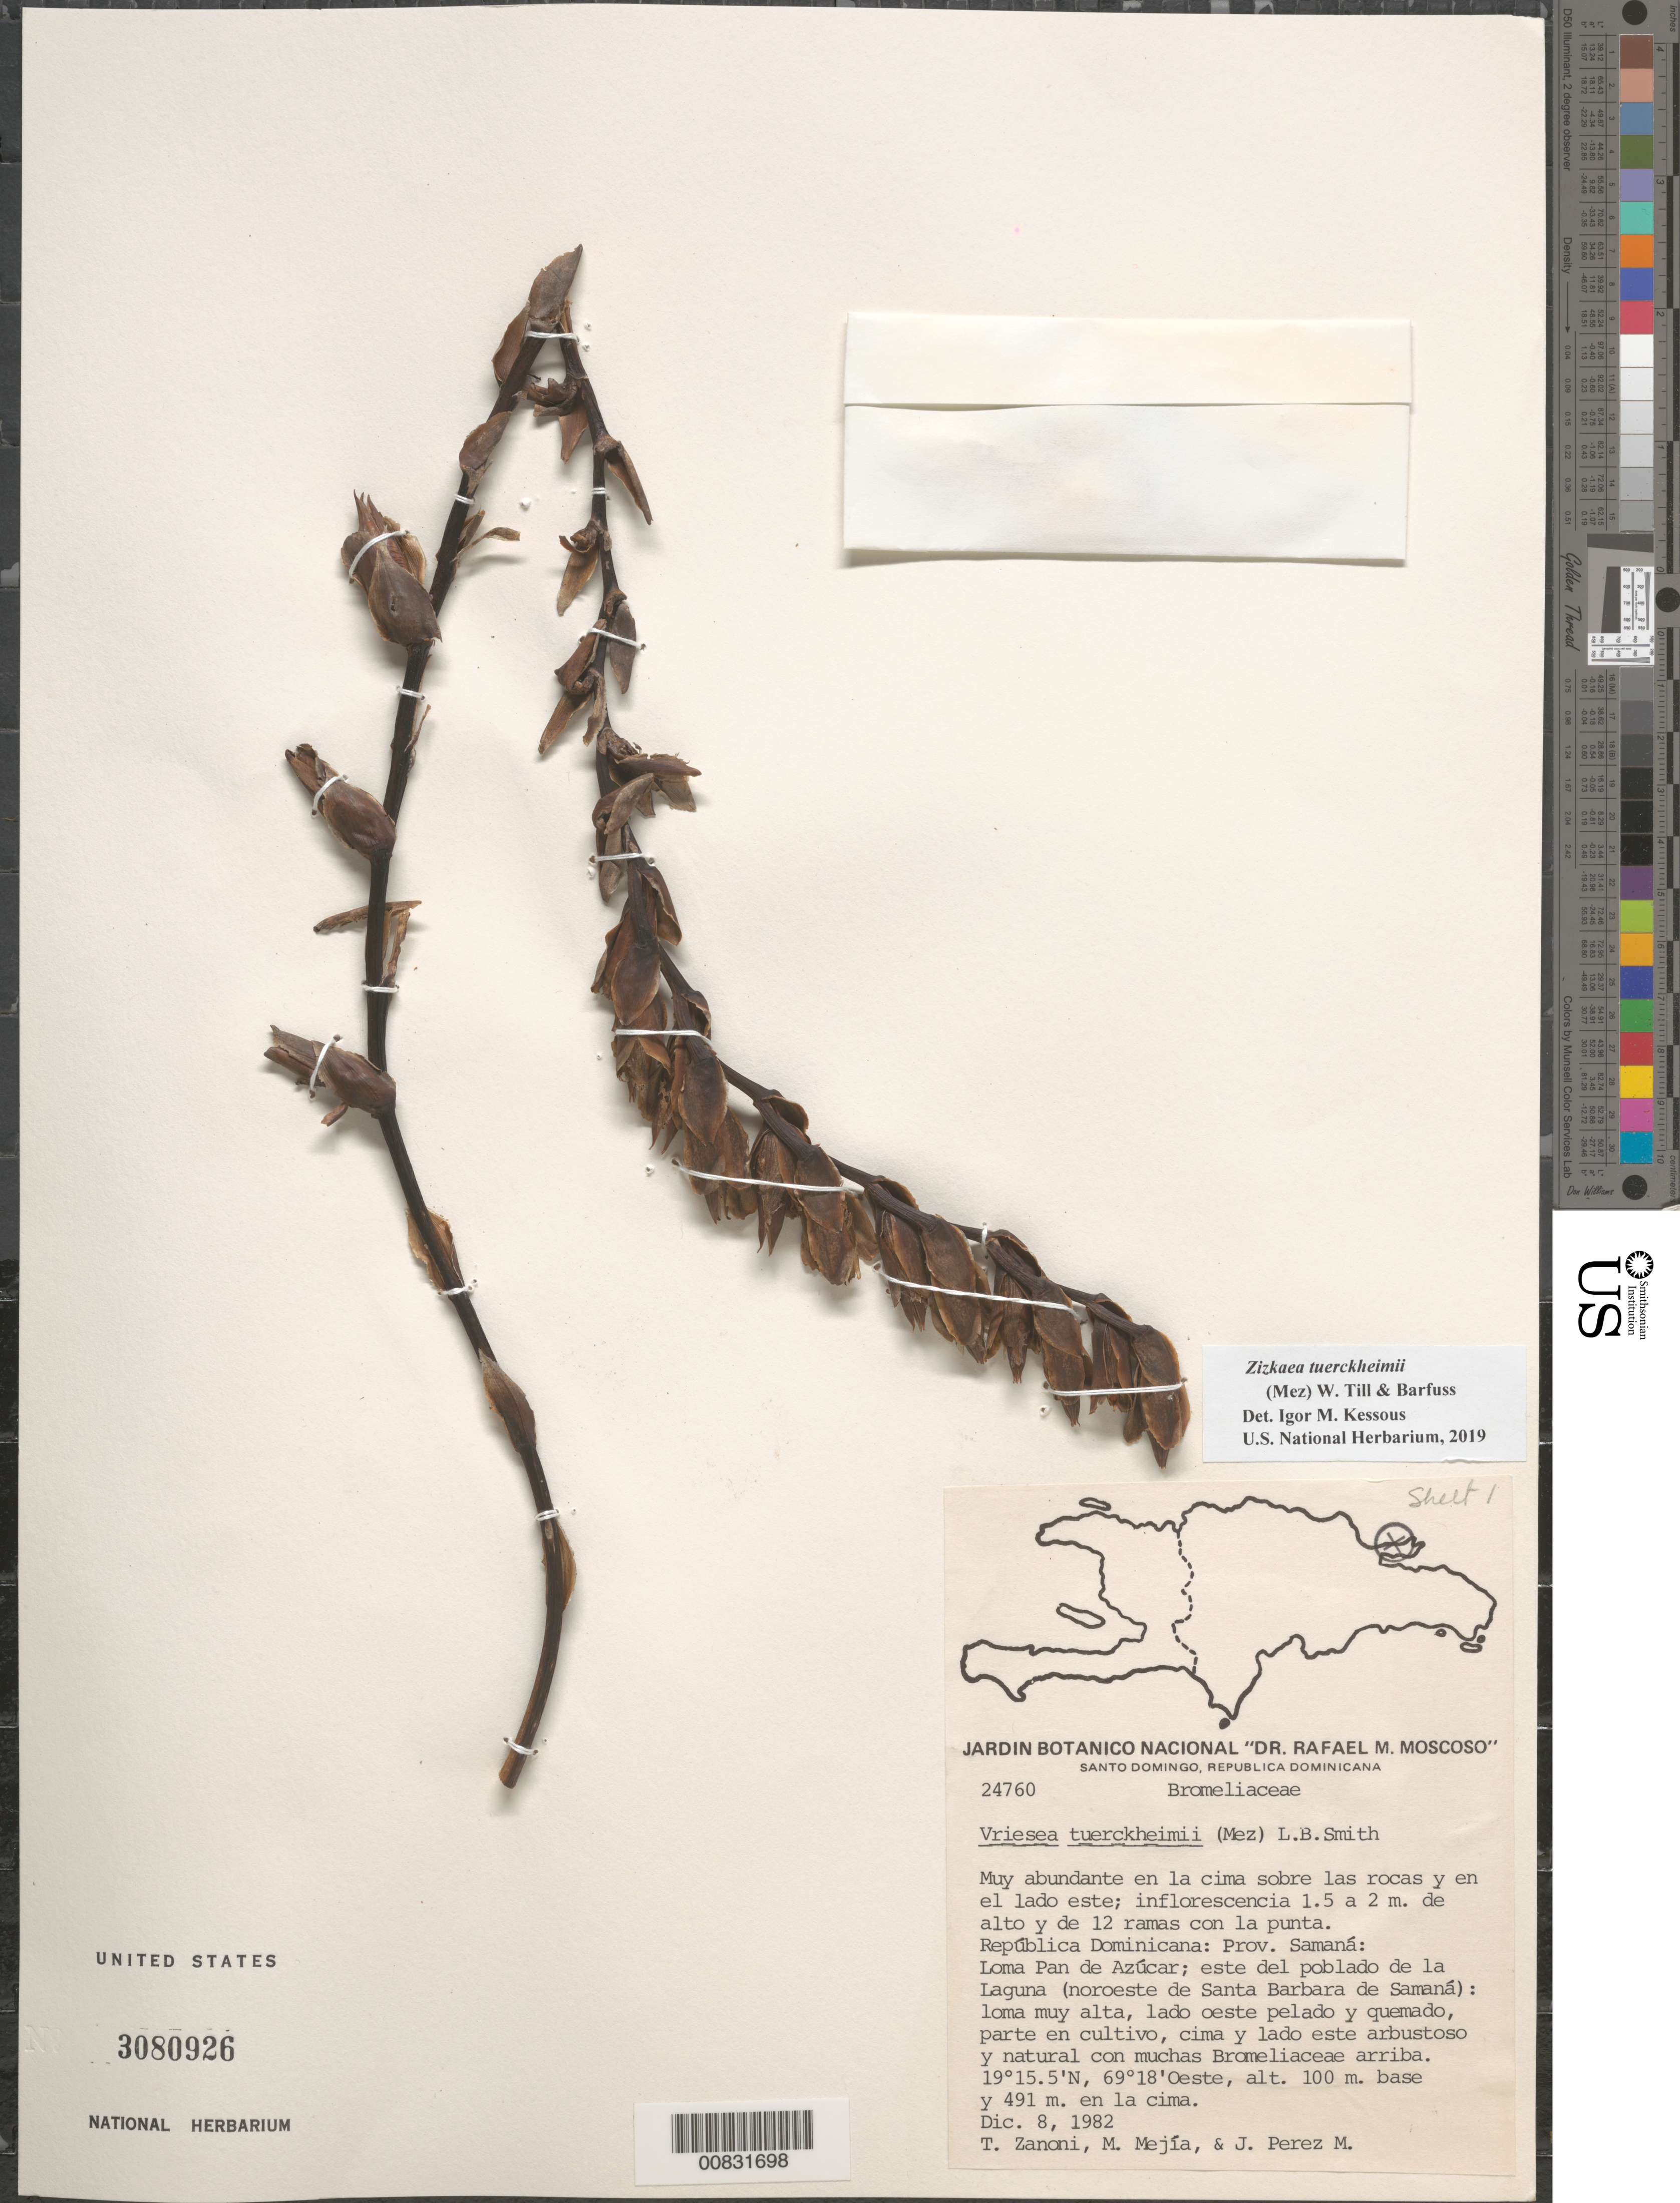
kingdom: Plantae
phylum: Tracheophyta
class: Liliopsida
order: Poales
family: Bromeliaceae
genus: Zizkaea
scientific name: Zizkaea tuerckheimii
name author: (Mez) W. Till & Barfuss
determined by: Kessous, Igor M.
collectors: T. A. Zanoni, M. Mejia & J. Perez-M.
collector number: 24760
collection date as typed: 08 Dec 1982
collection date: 1982-12-08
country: Dominican Republic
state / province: Samana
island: Hispaniola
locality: Loma Pan de Azúcar; este del poblado de la Laguna (noroeste de Santa Barbara de Samaná).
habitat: Muy abundante en la cima sobre las rocas y en el lado E . Loma muy alta, lado W pelado y quemado, parte en cultivo.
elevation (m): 100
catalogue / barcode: US 3080926